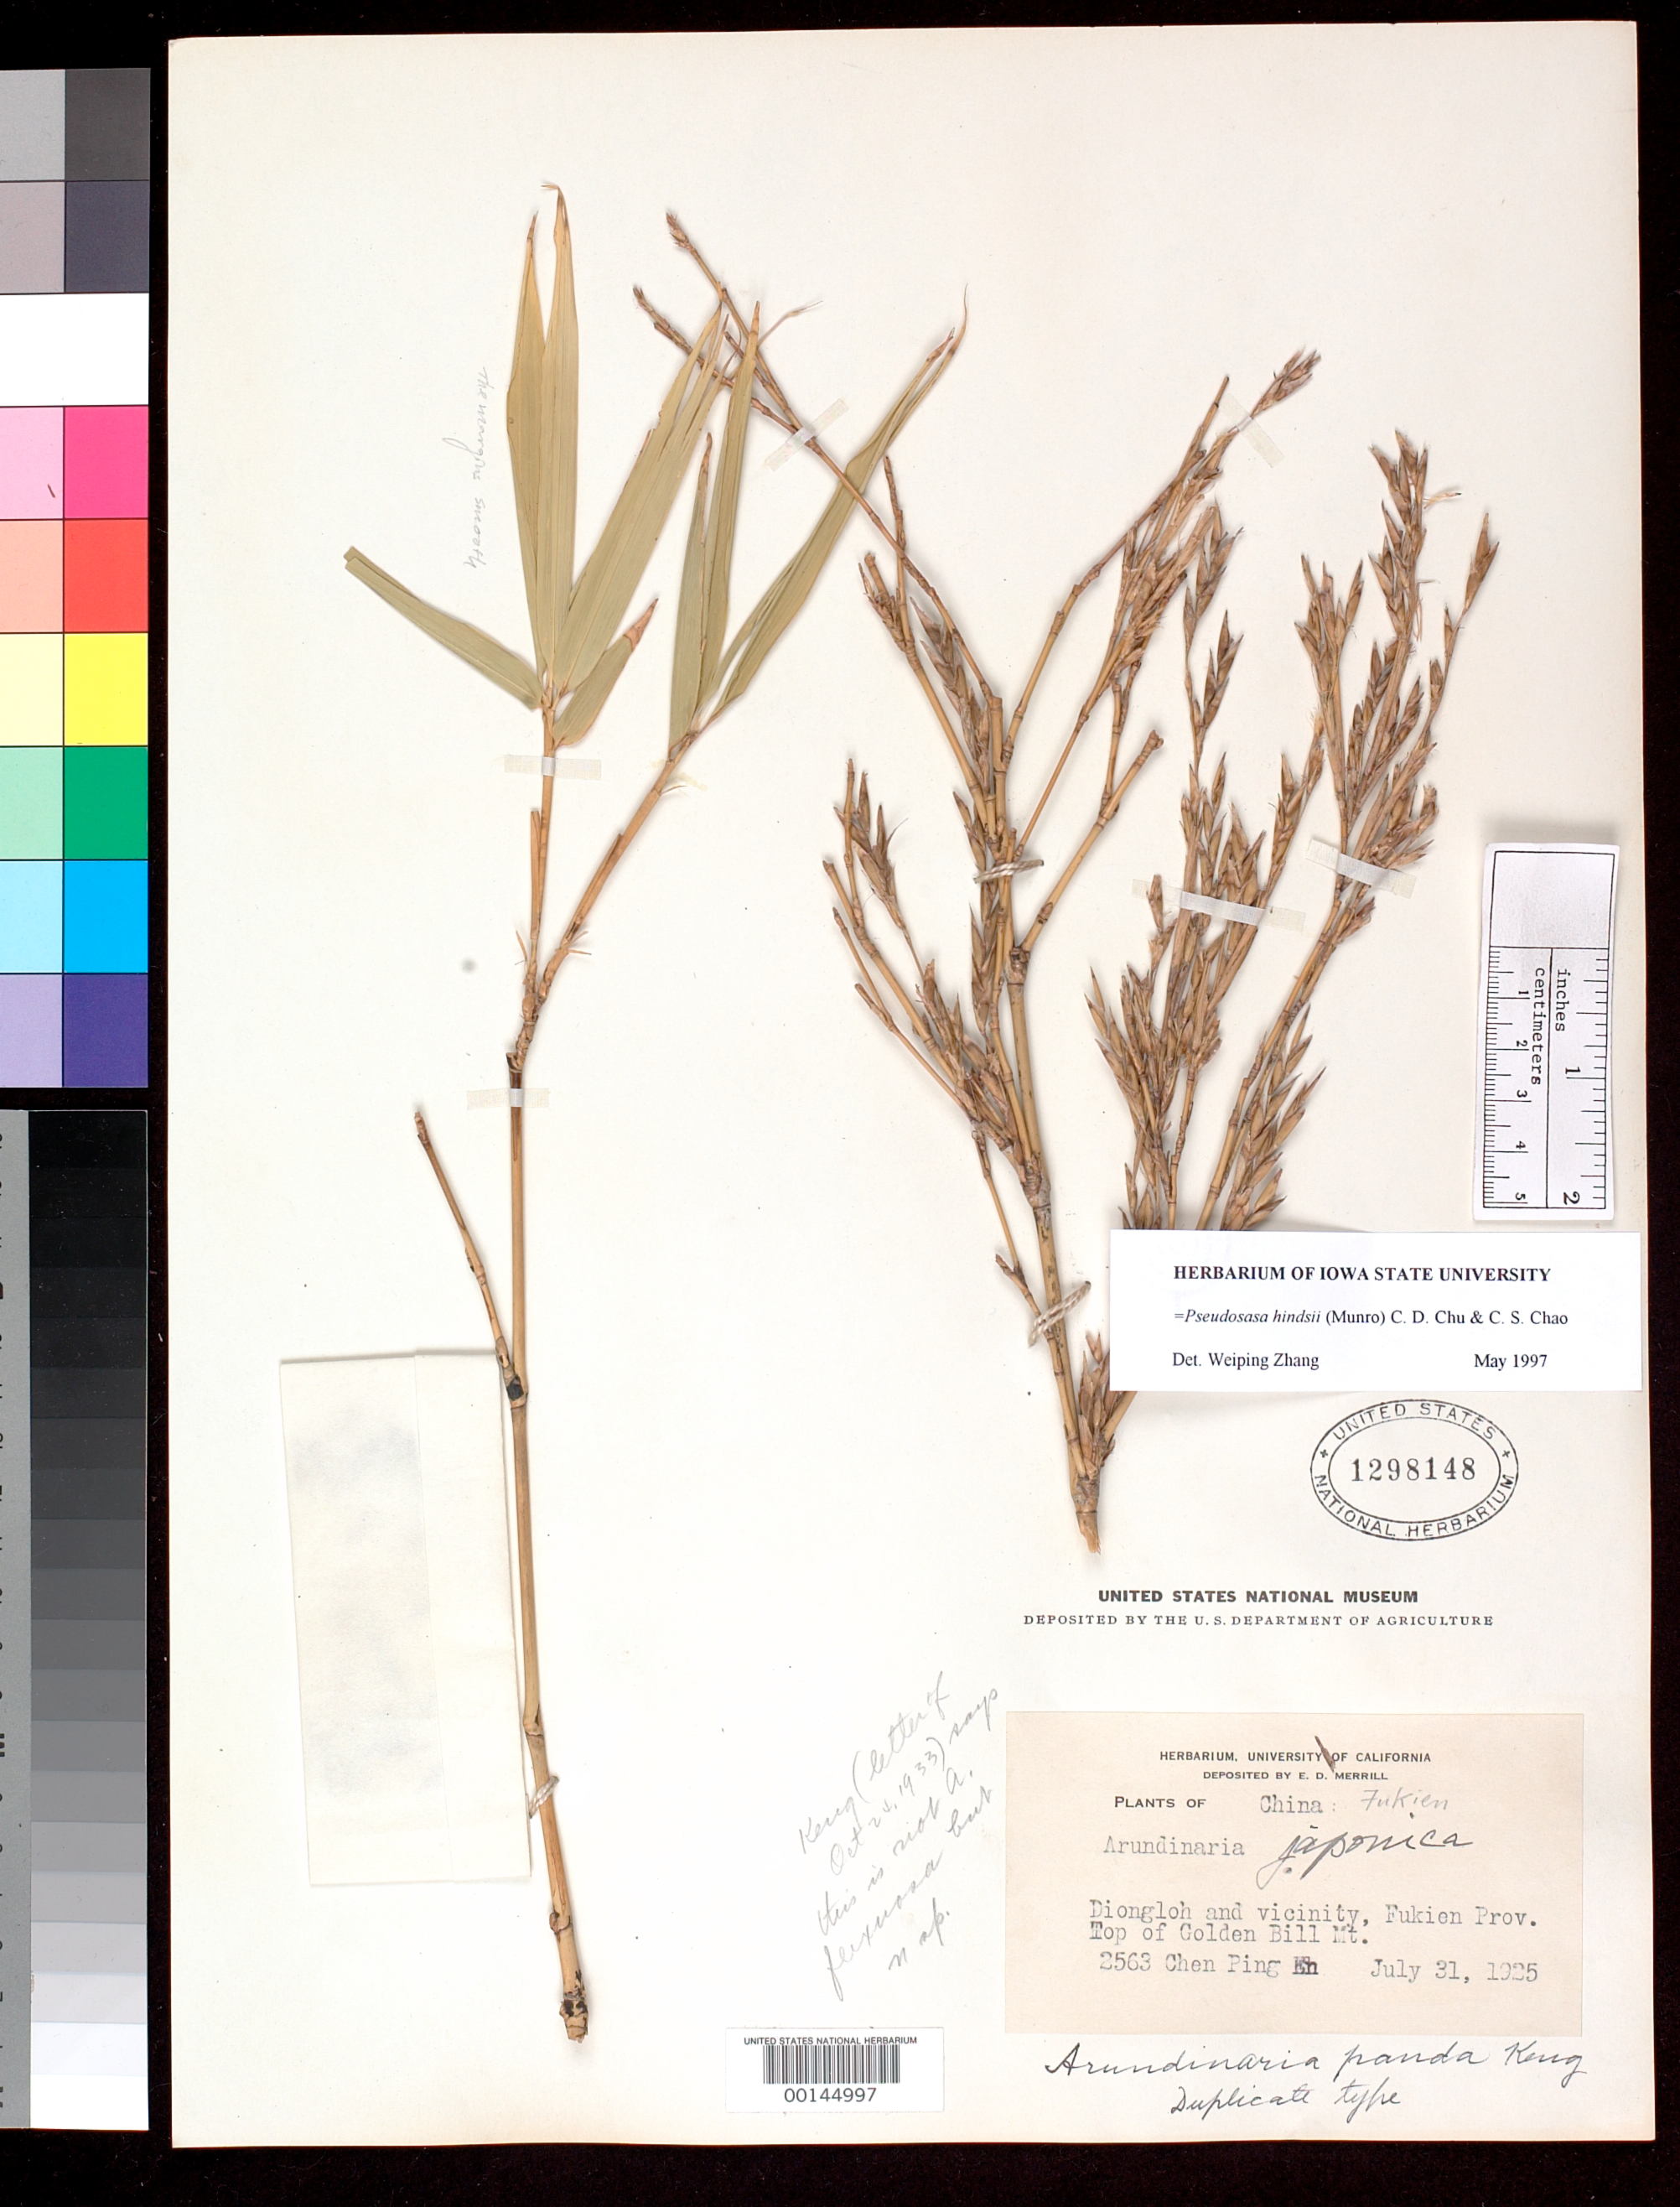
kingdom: Plantae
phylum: Tracheophyta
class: Liliopsida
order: Poales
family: Poaceae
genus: Arundinaria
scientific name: Arundinaria panda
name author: Keng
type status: Isotype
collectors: P. E. Chen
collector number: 2563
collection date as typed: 31 Jul 1925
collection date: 1925-07-31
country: China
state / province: Fujian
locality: Top of Golden Bill Mt., Dingloh & vicinity.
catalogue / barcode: US 1298148